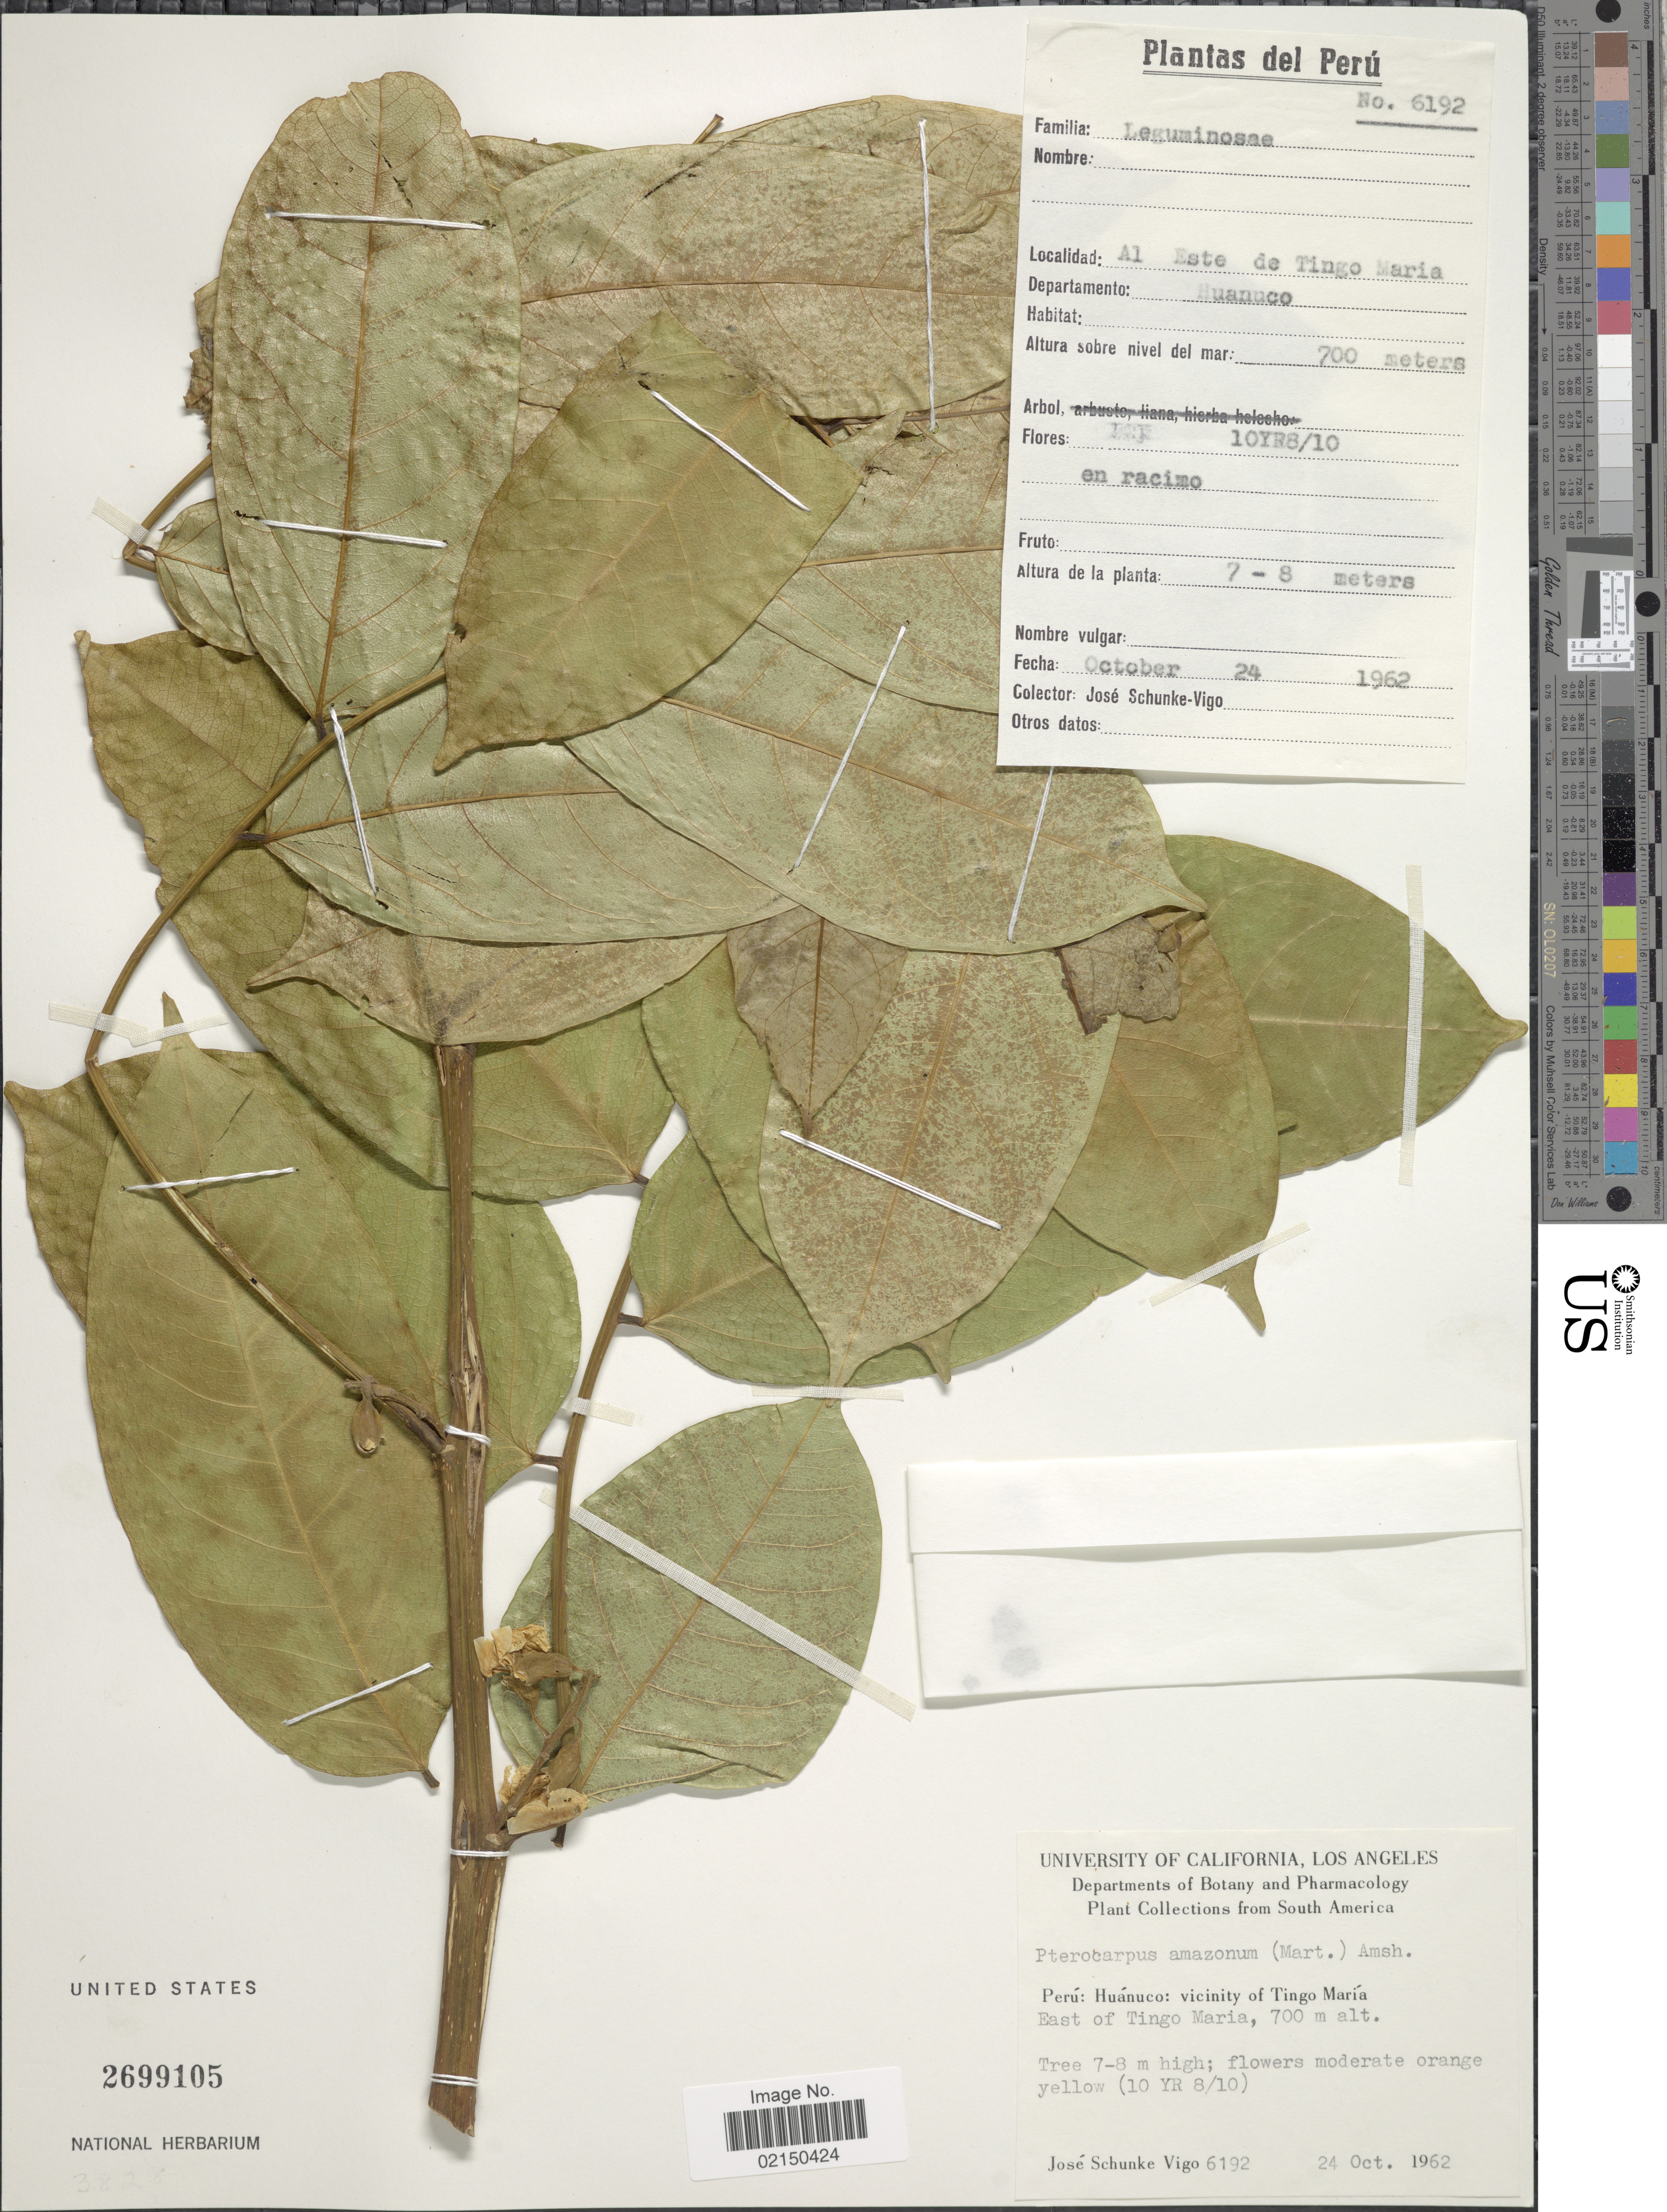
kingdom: Plantae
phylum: Tracheophyta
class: Magnoliopsida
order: Fabales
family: Fabaceae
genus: Pterocarpus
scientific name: Pterocarpus amazonum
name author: (Benth.) Amshoff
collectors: J. Schunke Vigo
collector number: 6192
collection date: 1962-10-24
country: Peru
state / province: Huánuco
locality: Vicinity of Tingo Maria, East of Tingo Maria, al Este de Tingo Maria.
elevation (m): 700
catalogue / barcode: US 2699105